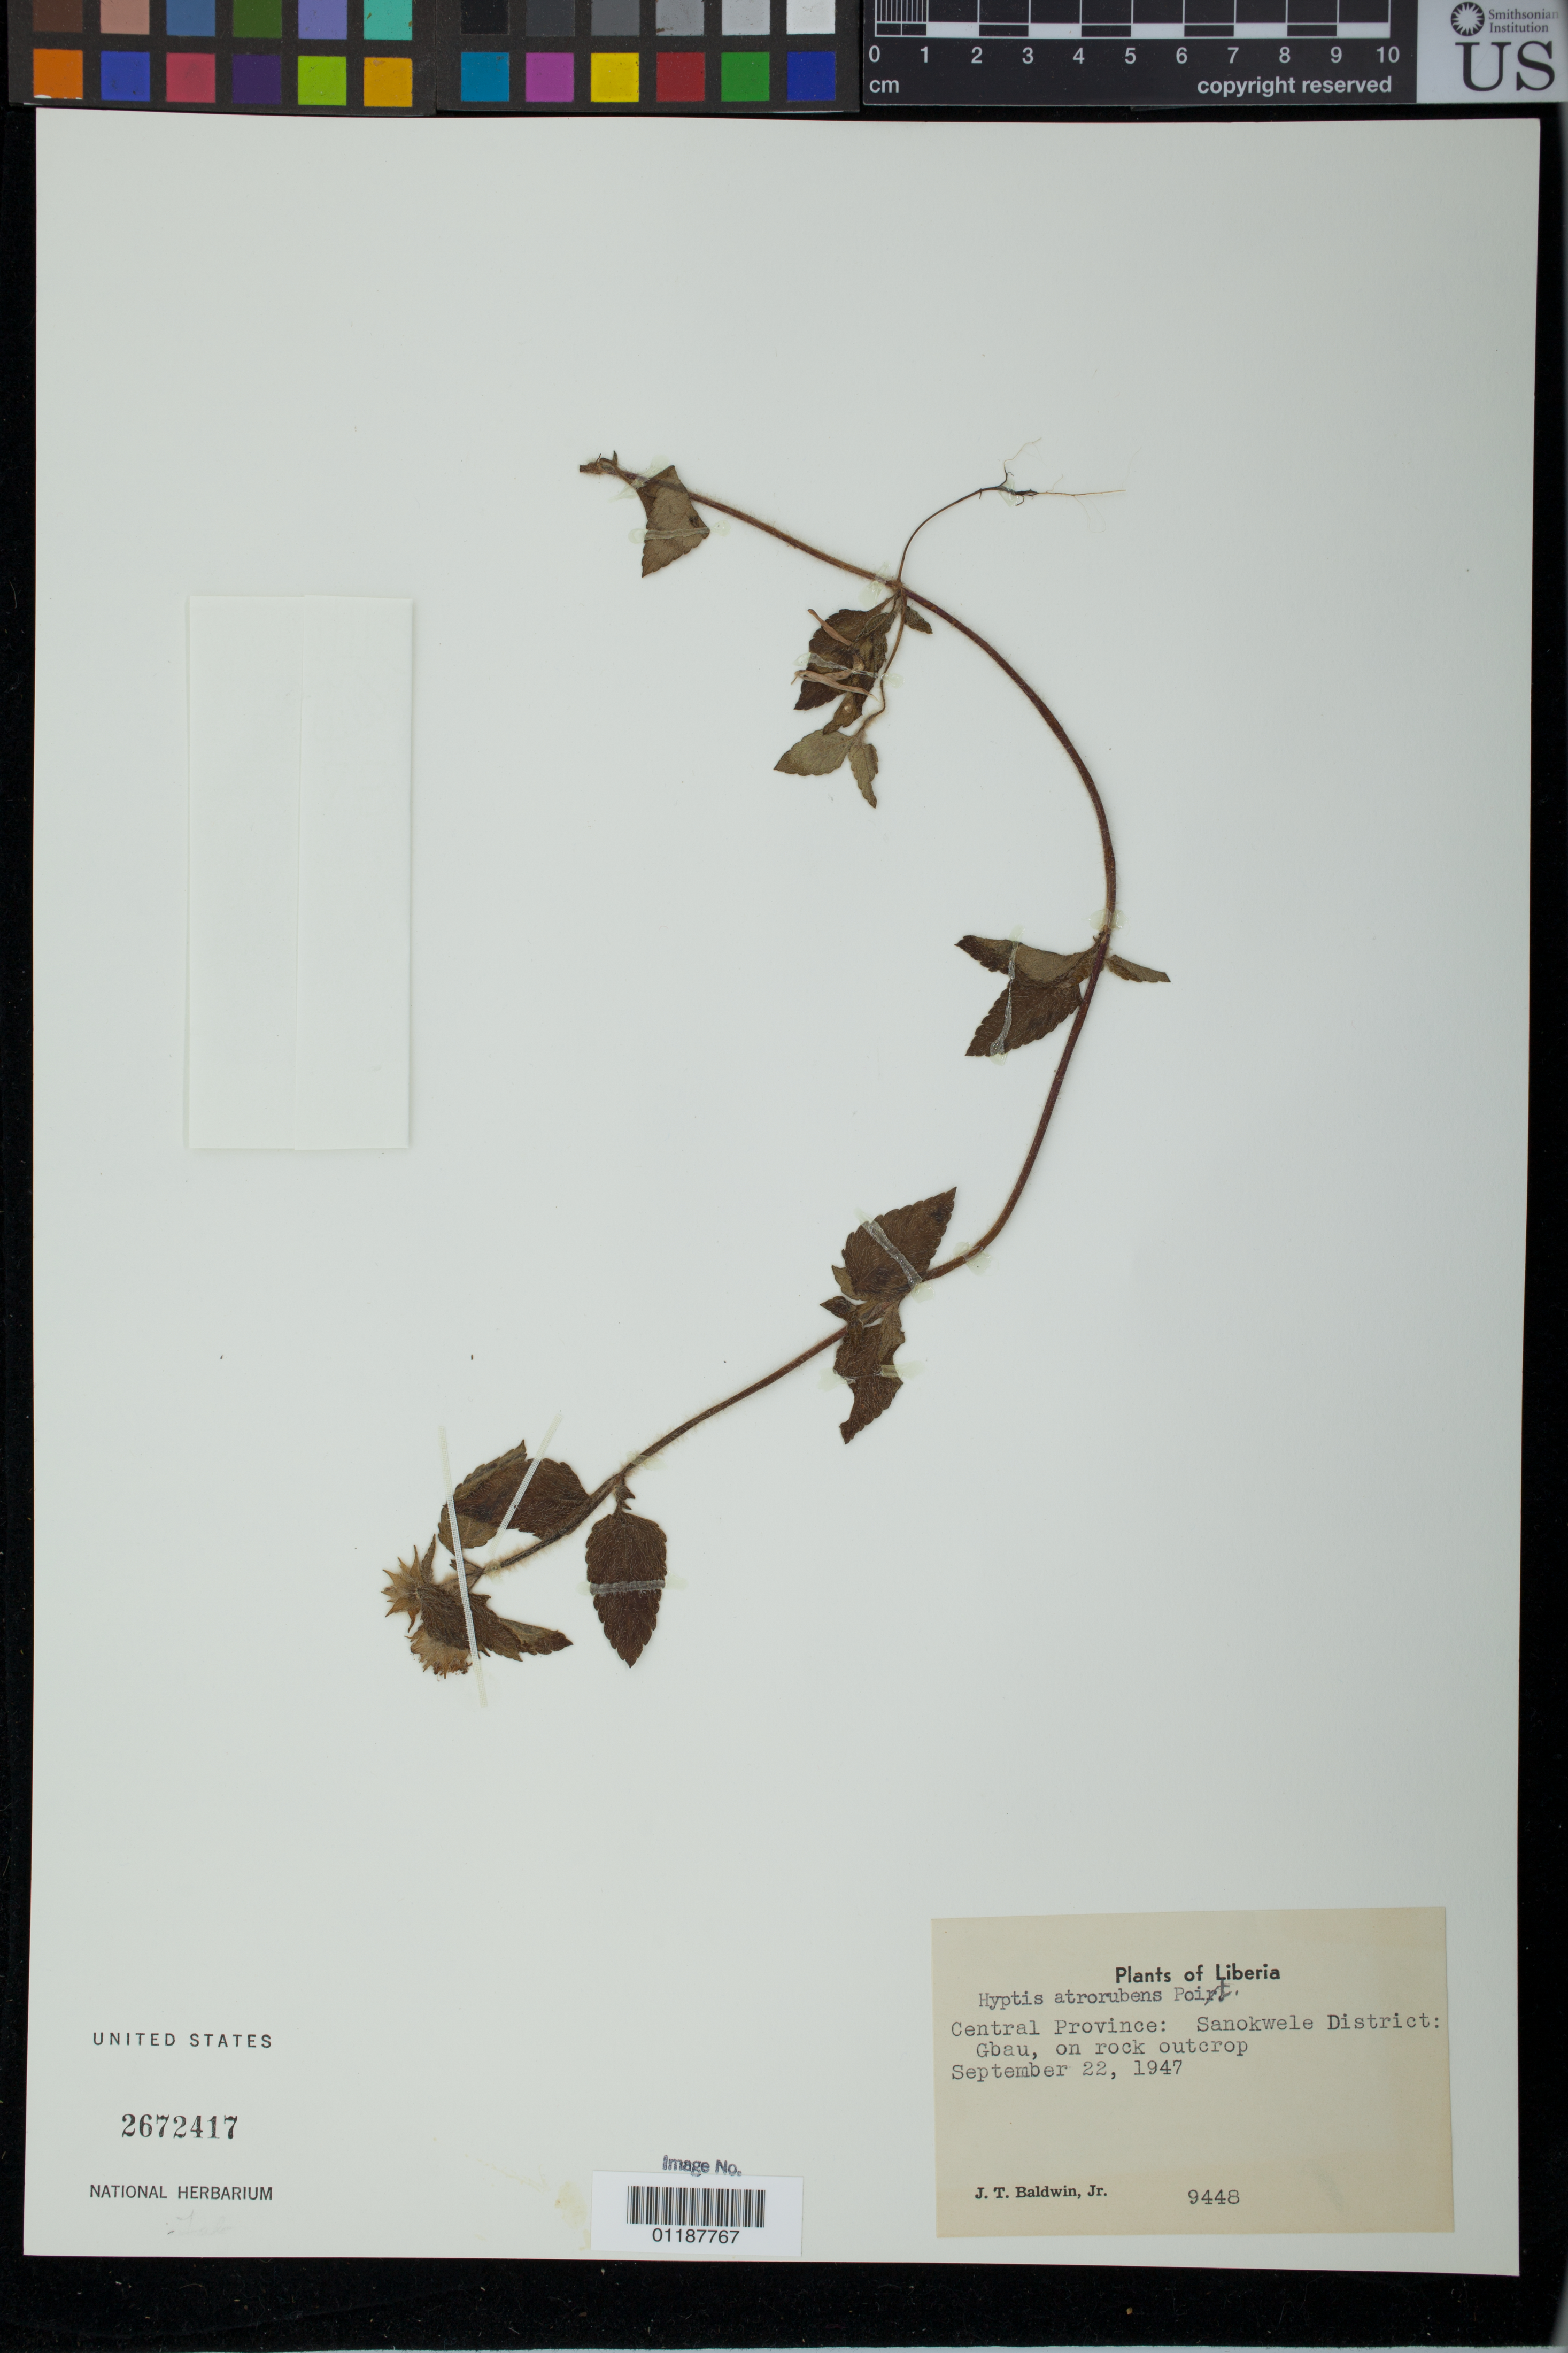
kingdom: Plantae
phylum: Tracheophyta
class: Magnoliopsida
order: Lamiales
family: Lamiaceae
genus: Hyptis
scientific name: Hyptis atrorubens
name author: Poit.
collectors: J. T. Baldwin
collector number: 9448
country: Liberia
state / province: Nimba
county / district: Sanokwele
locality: Gbau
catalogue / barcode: US 2672417